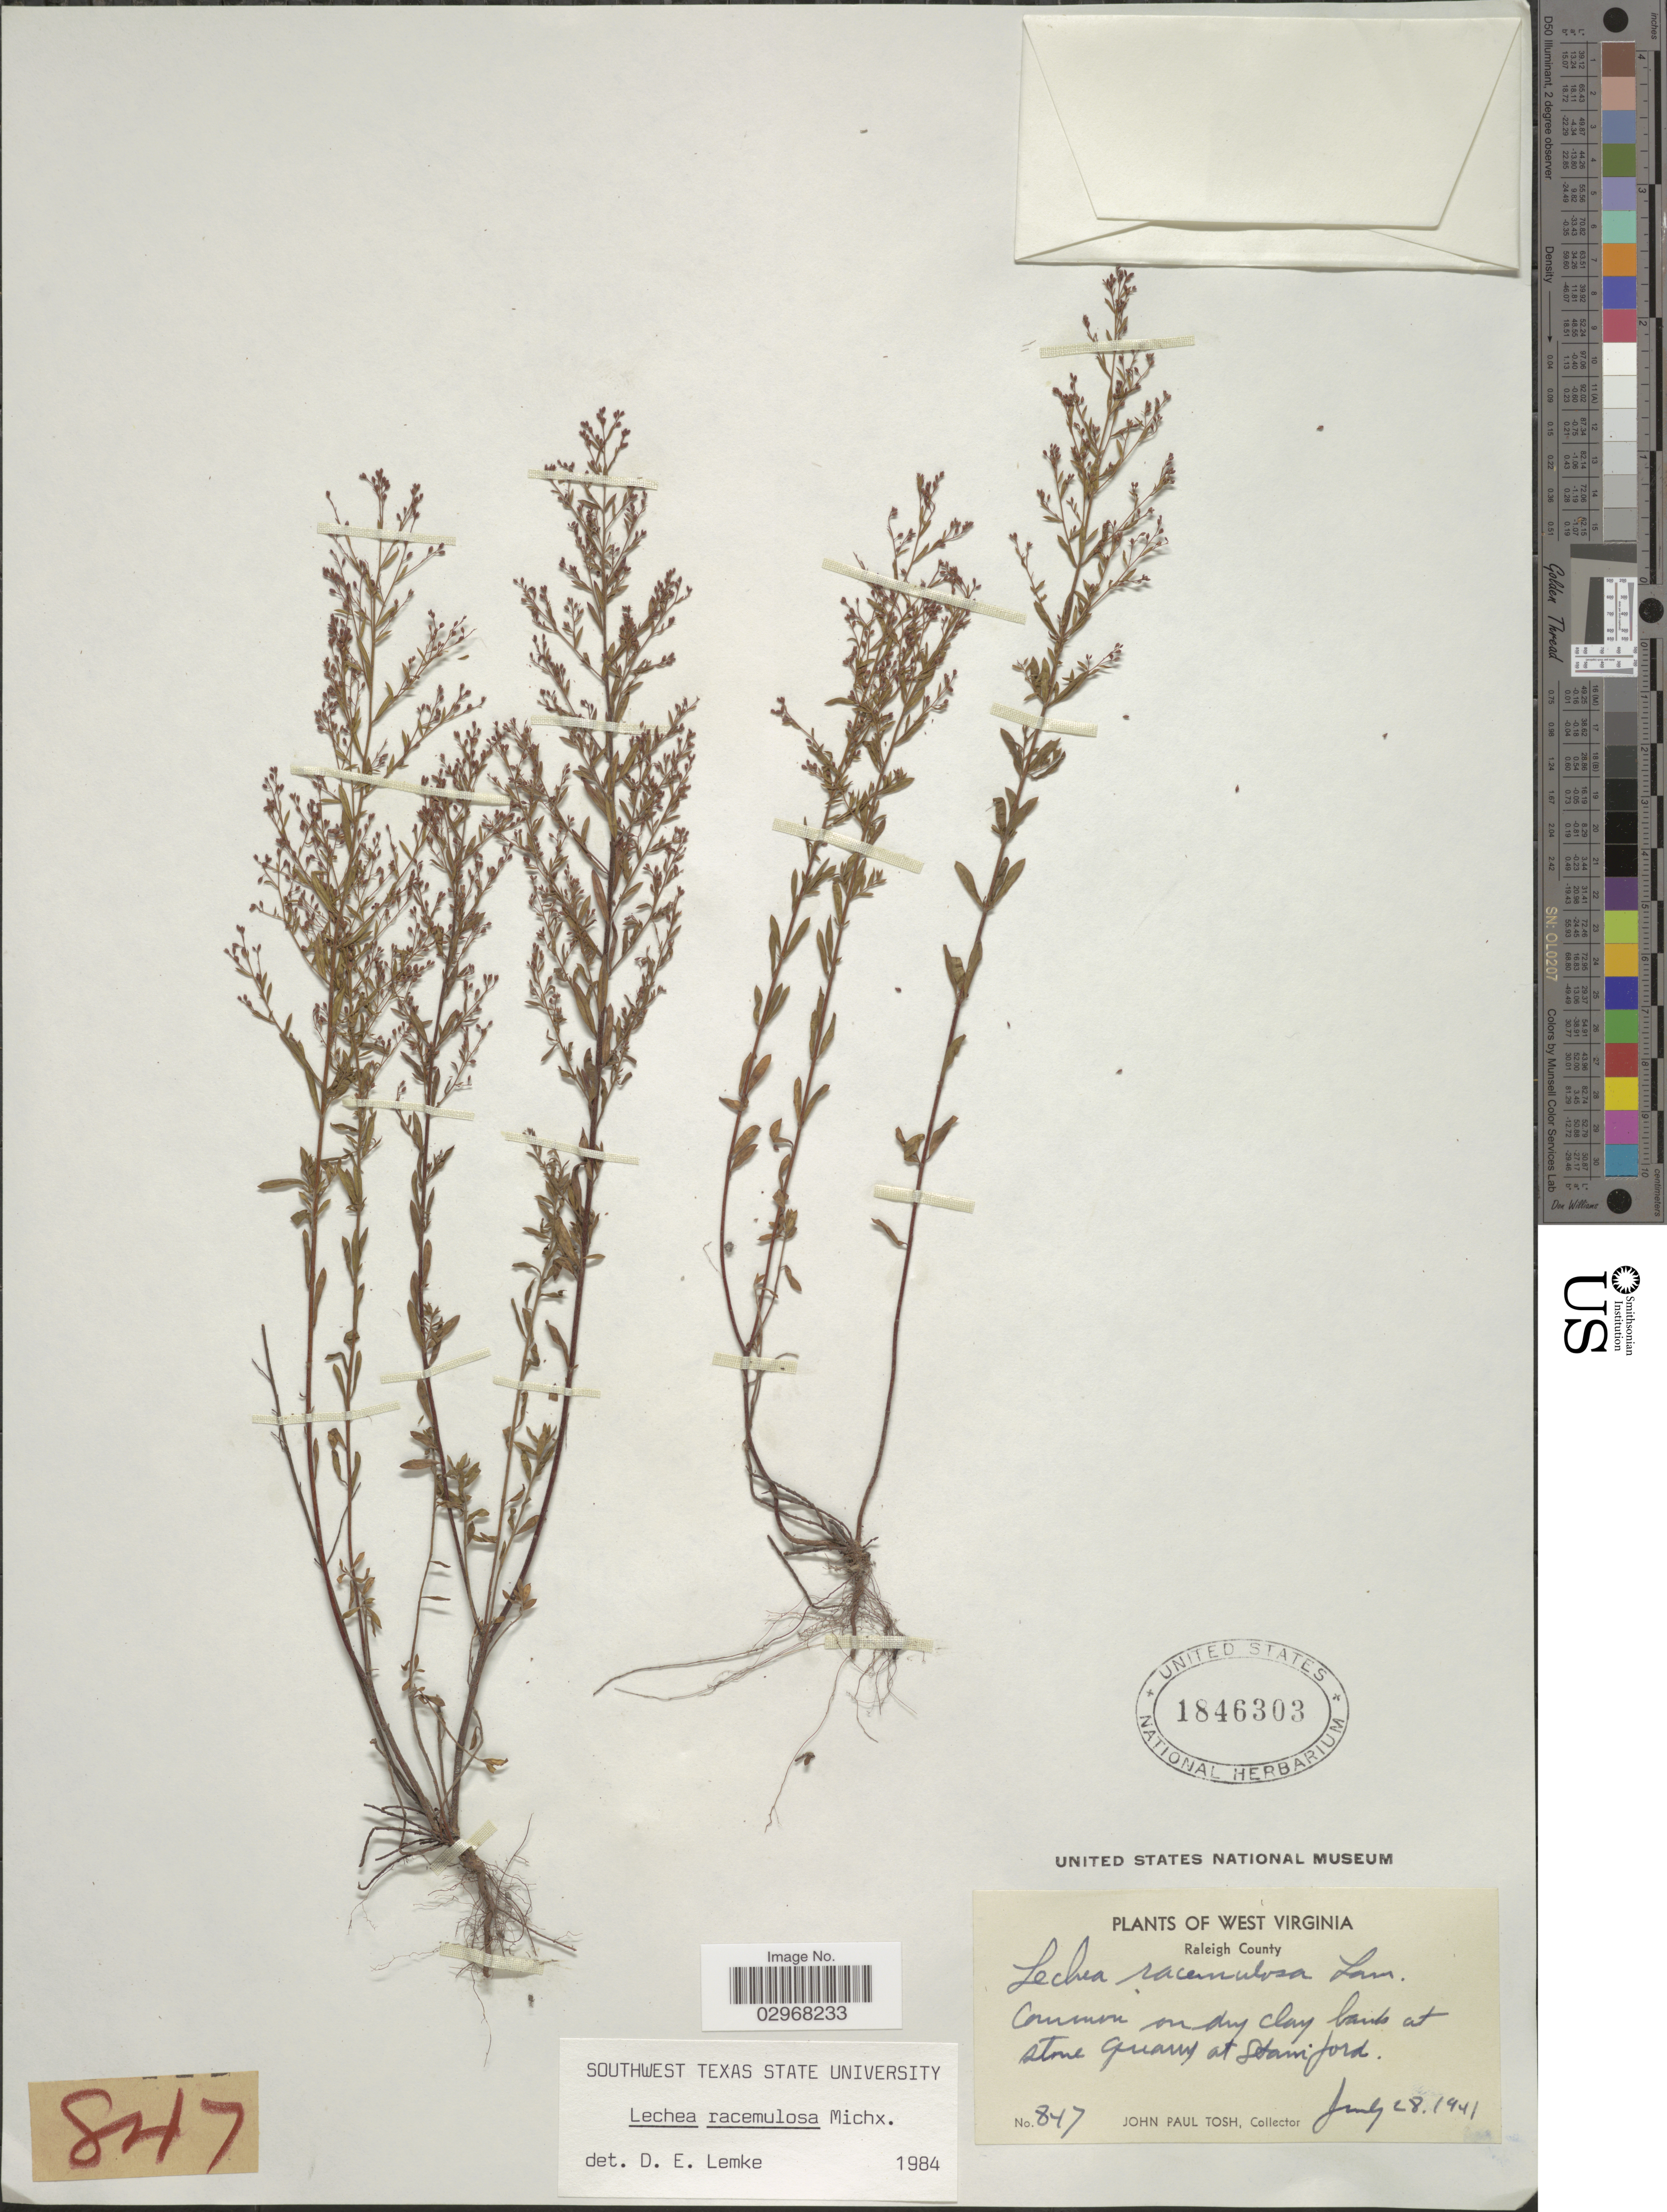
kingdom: Plantae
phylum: Tracheophyta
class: Magnoliopsida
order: Malvales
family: Cistaceae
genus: Lechea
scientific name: Lechea racemulosa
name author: Michx.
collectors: J. Tosh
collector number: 847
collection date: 1941-07-28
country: United States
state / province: West Virginia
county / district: Raleigh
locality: West Virginia. Raleigh County. Comon on dry clay lands ar stone quarry at Staniford.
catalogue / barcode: US 1846303